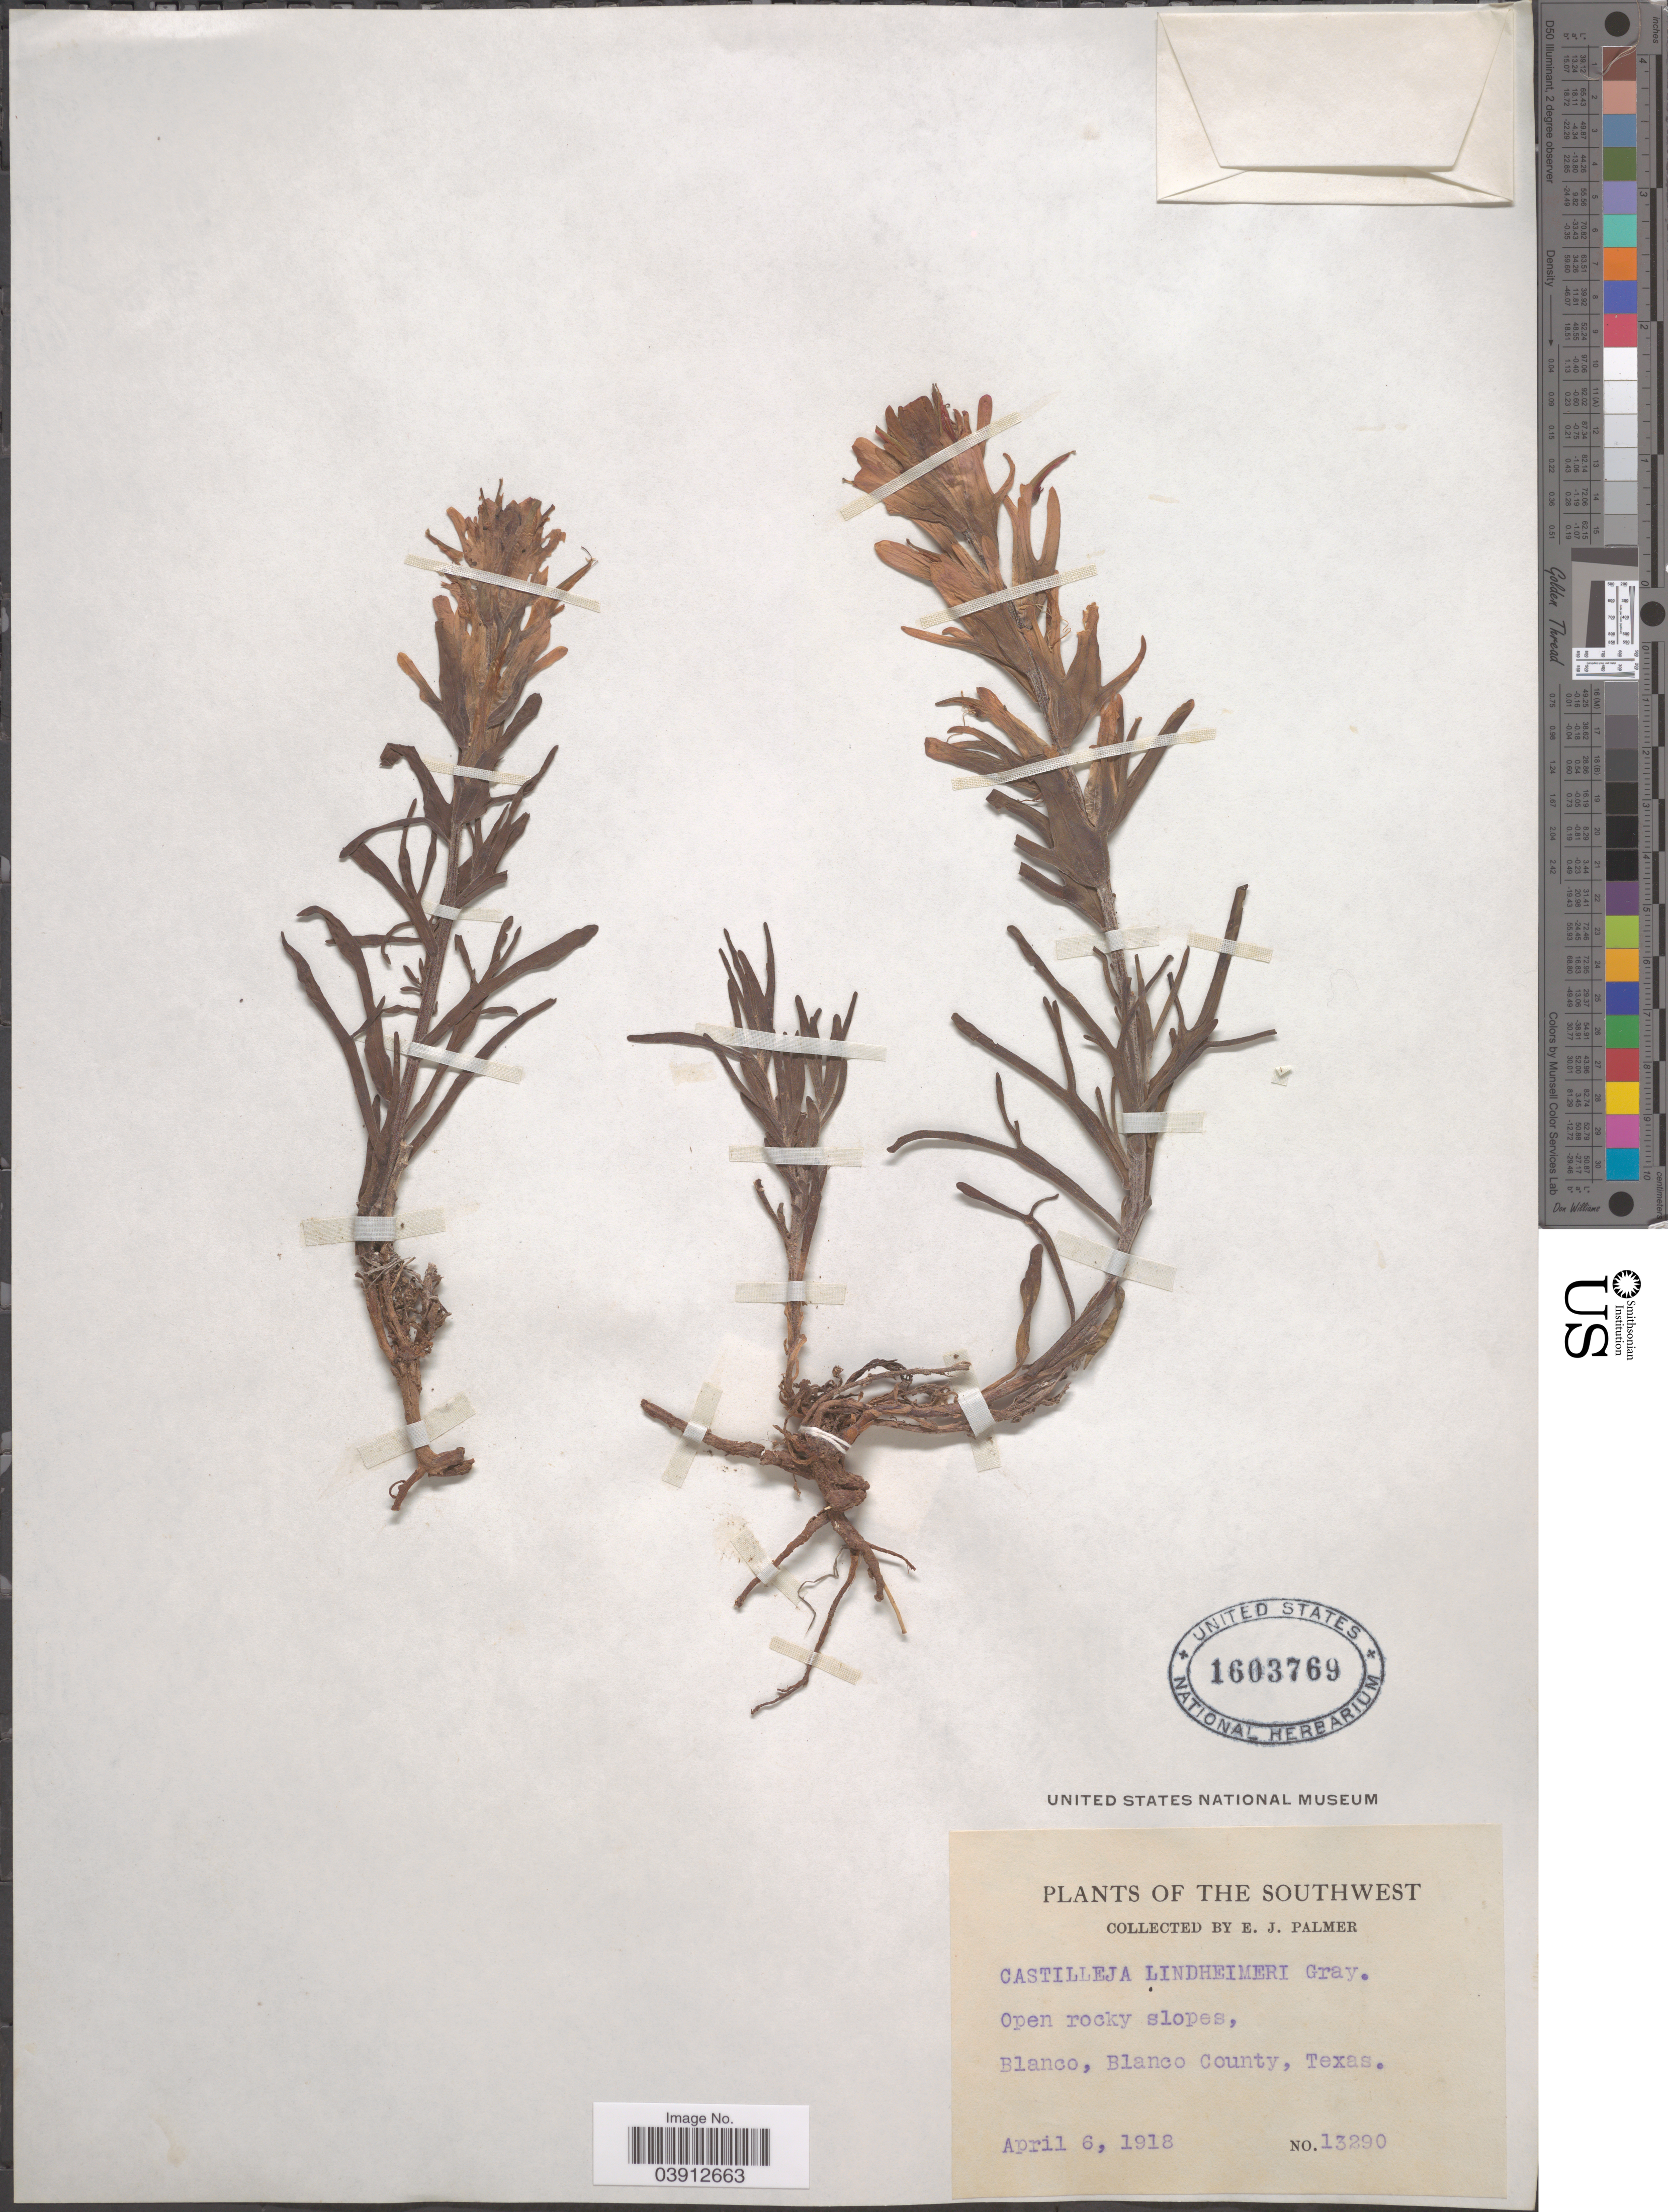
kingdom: Plantae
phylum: Tracheophyta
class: Magnoliopsida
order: Lamiales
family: Orobanchaceae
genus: Castilleja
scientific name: Castilleja lindheimeri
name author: A. Gray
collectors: E. J. Palmer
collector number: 13290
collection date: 1918-04-06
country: United States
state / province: Texas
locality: The Southwest. Blanco, Blanco County.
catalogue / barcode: US 1603769